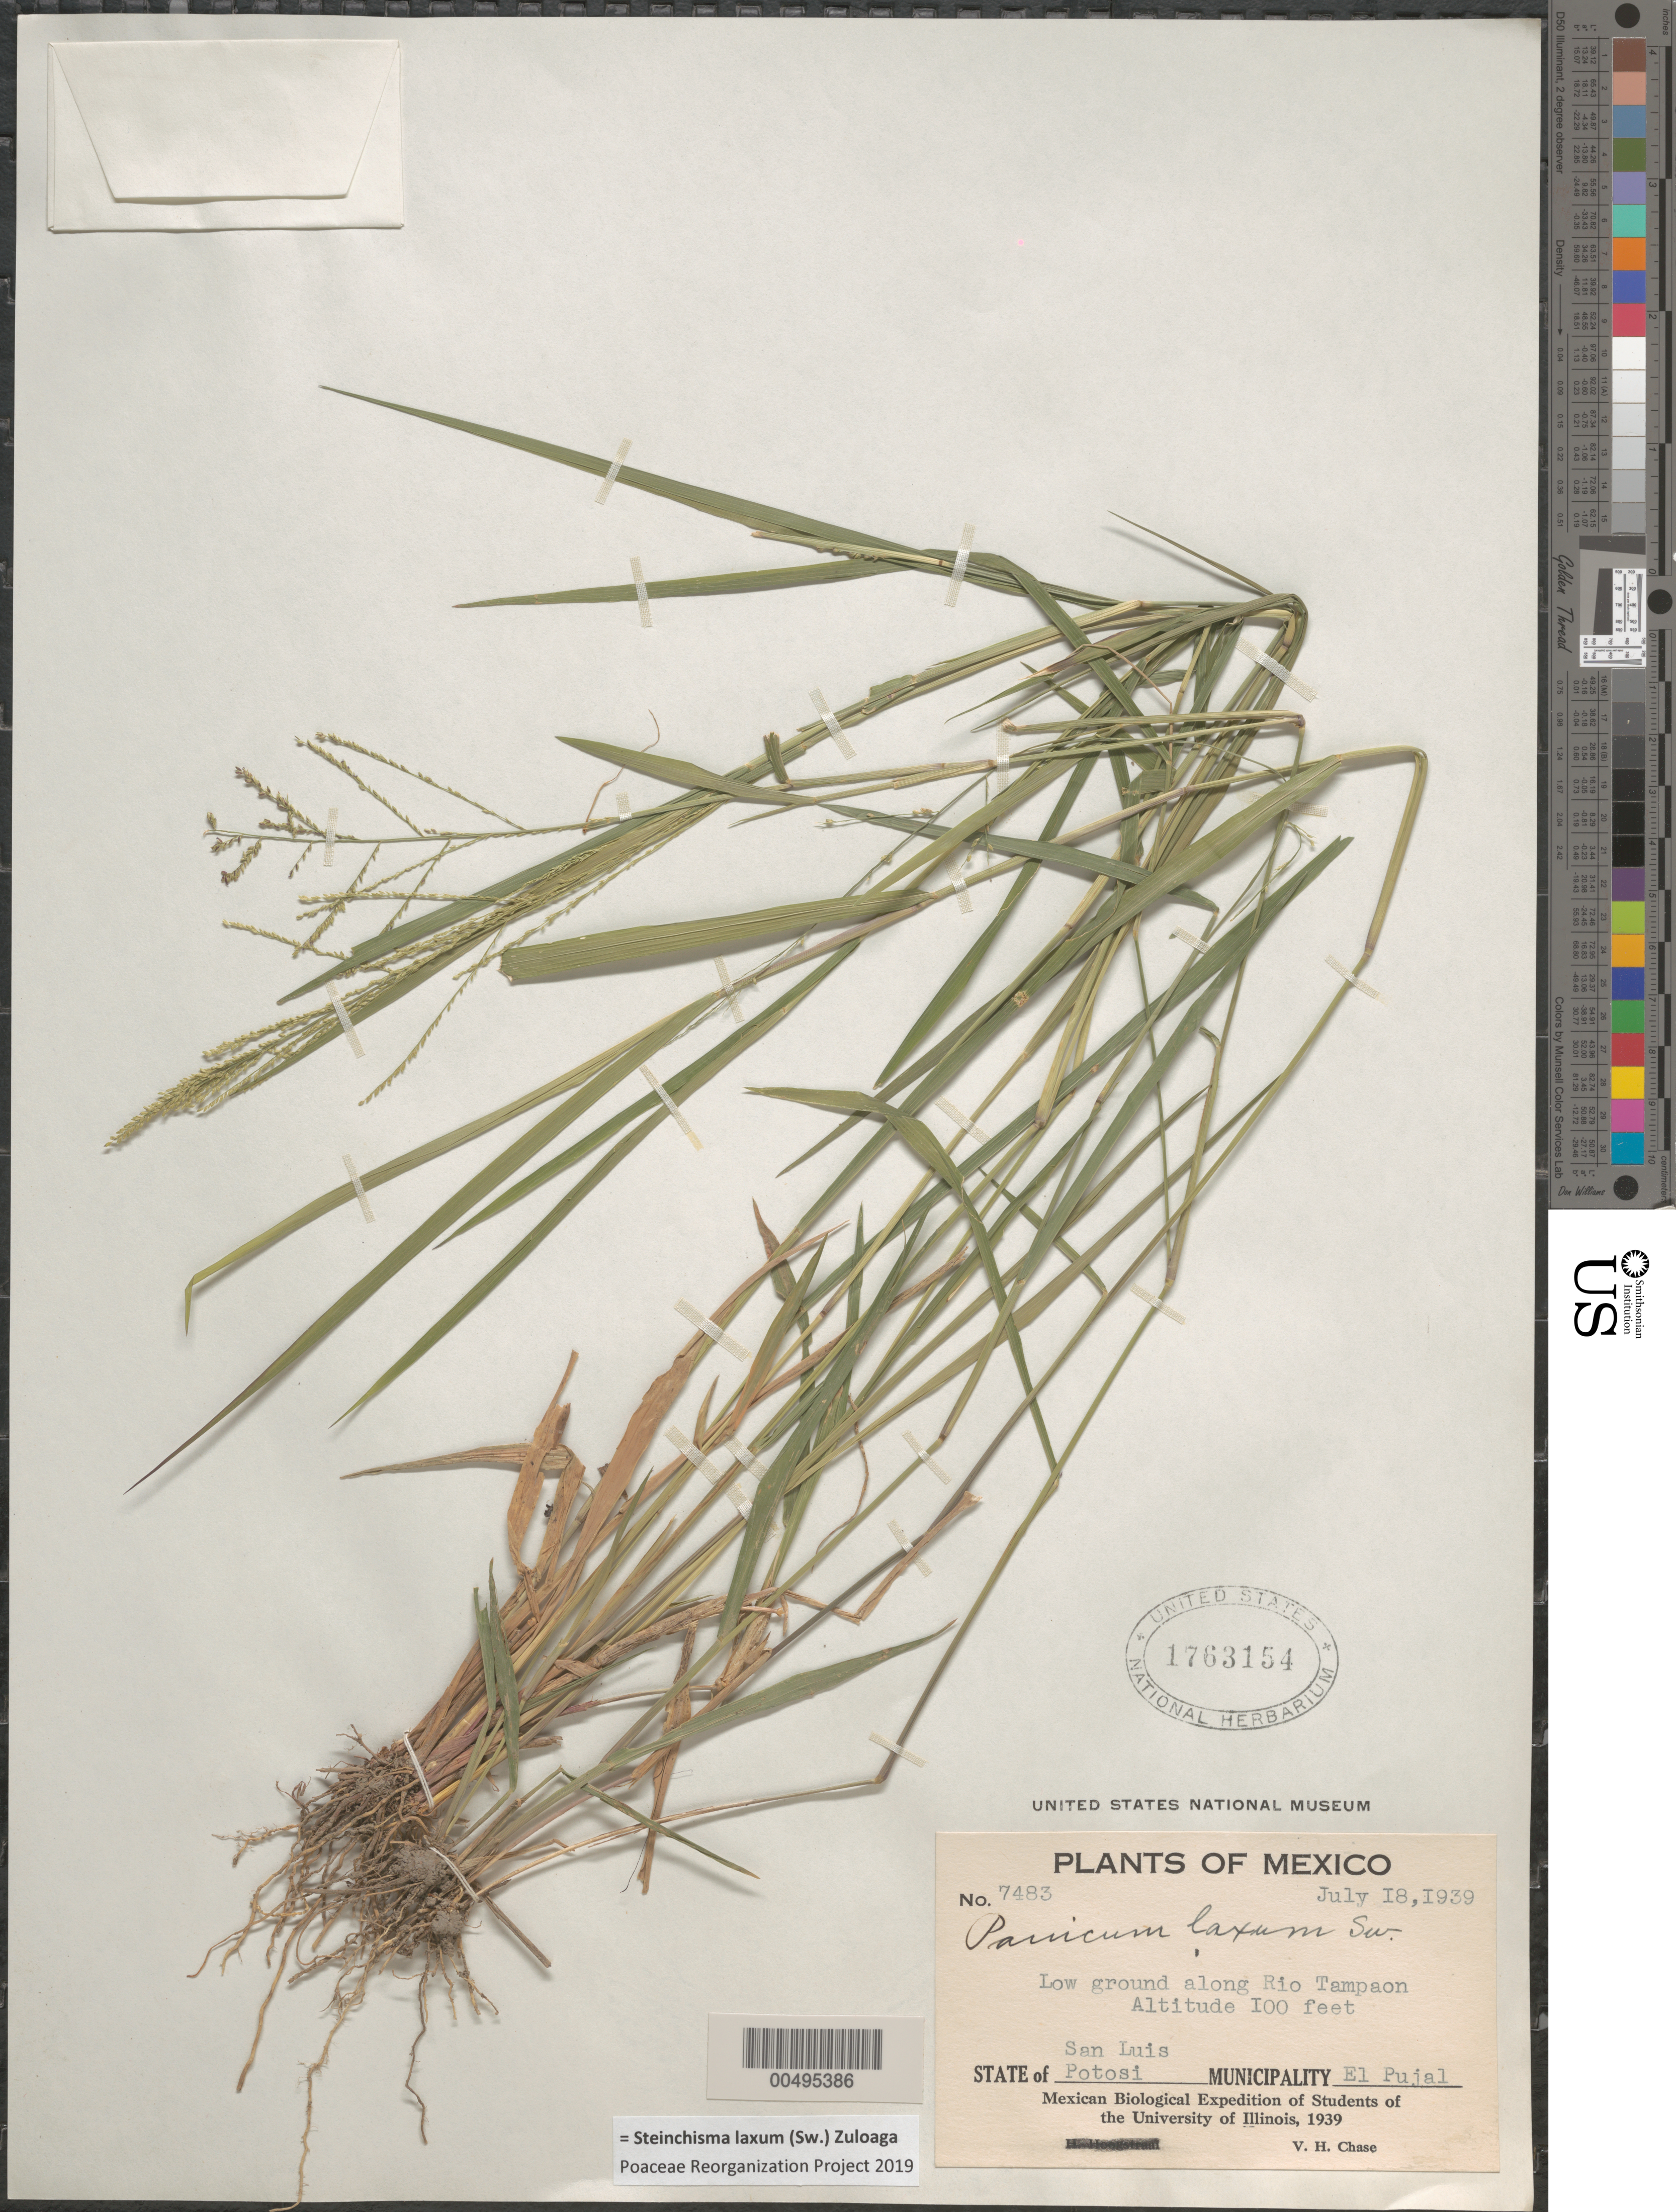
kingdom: Plantae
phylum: Tracheophyta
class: Liliopsida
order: Poales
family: Poaceae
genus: Panicum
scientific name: Panicum laxum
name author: Sw.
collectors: V. H. Chase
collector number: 7483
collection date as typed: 18 Jul 1939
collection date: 1939-07-18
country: Mexico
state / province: San Luis Potosi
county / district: El Pujal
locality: Along Rio Tampaon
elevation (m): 30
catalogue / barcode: US 1763154